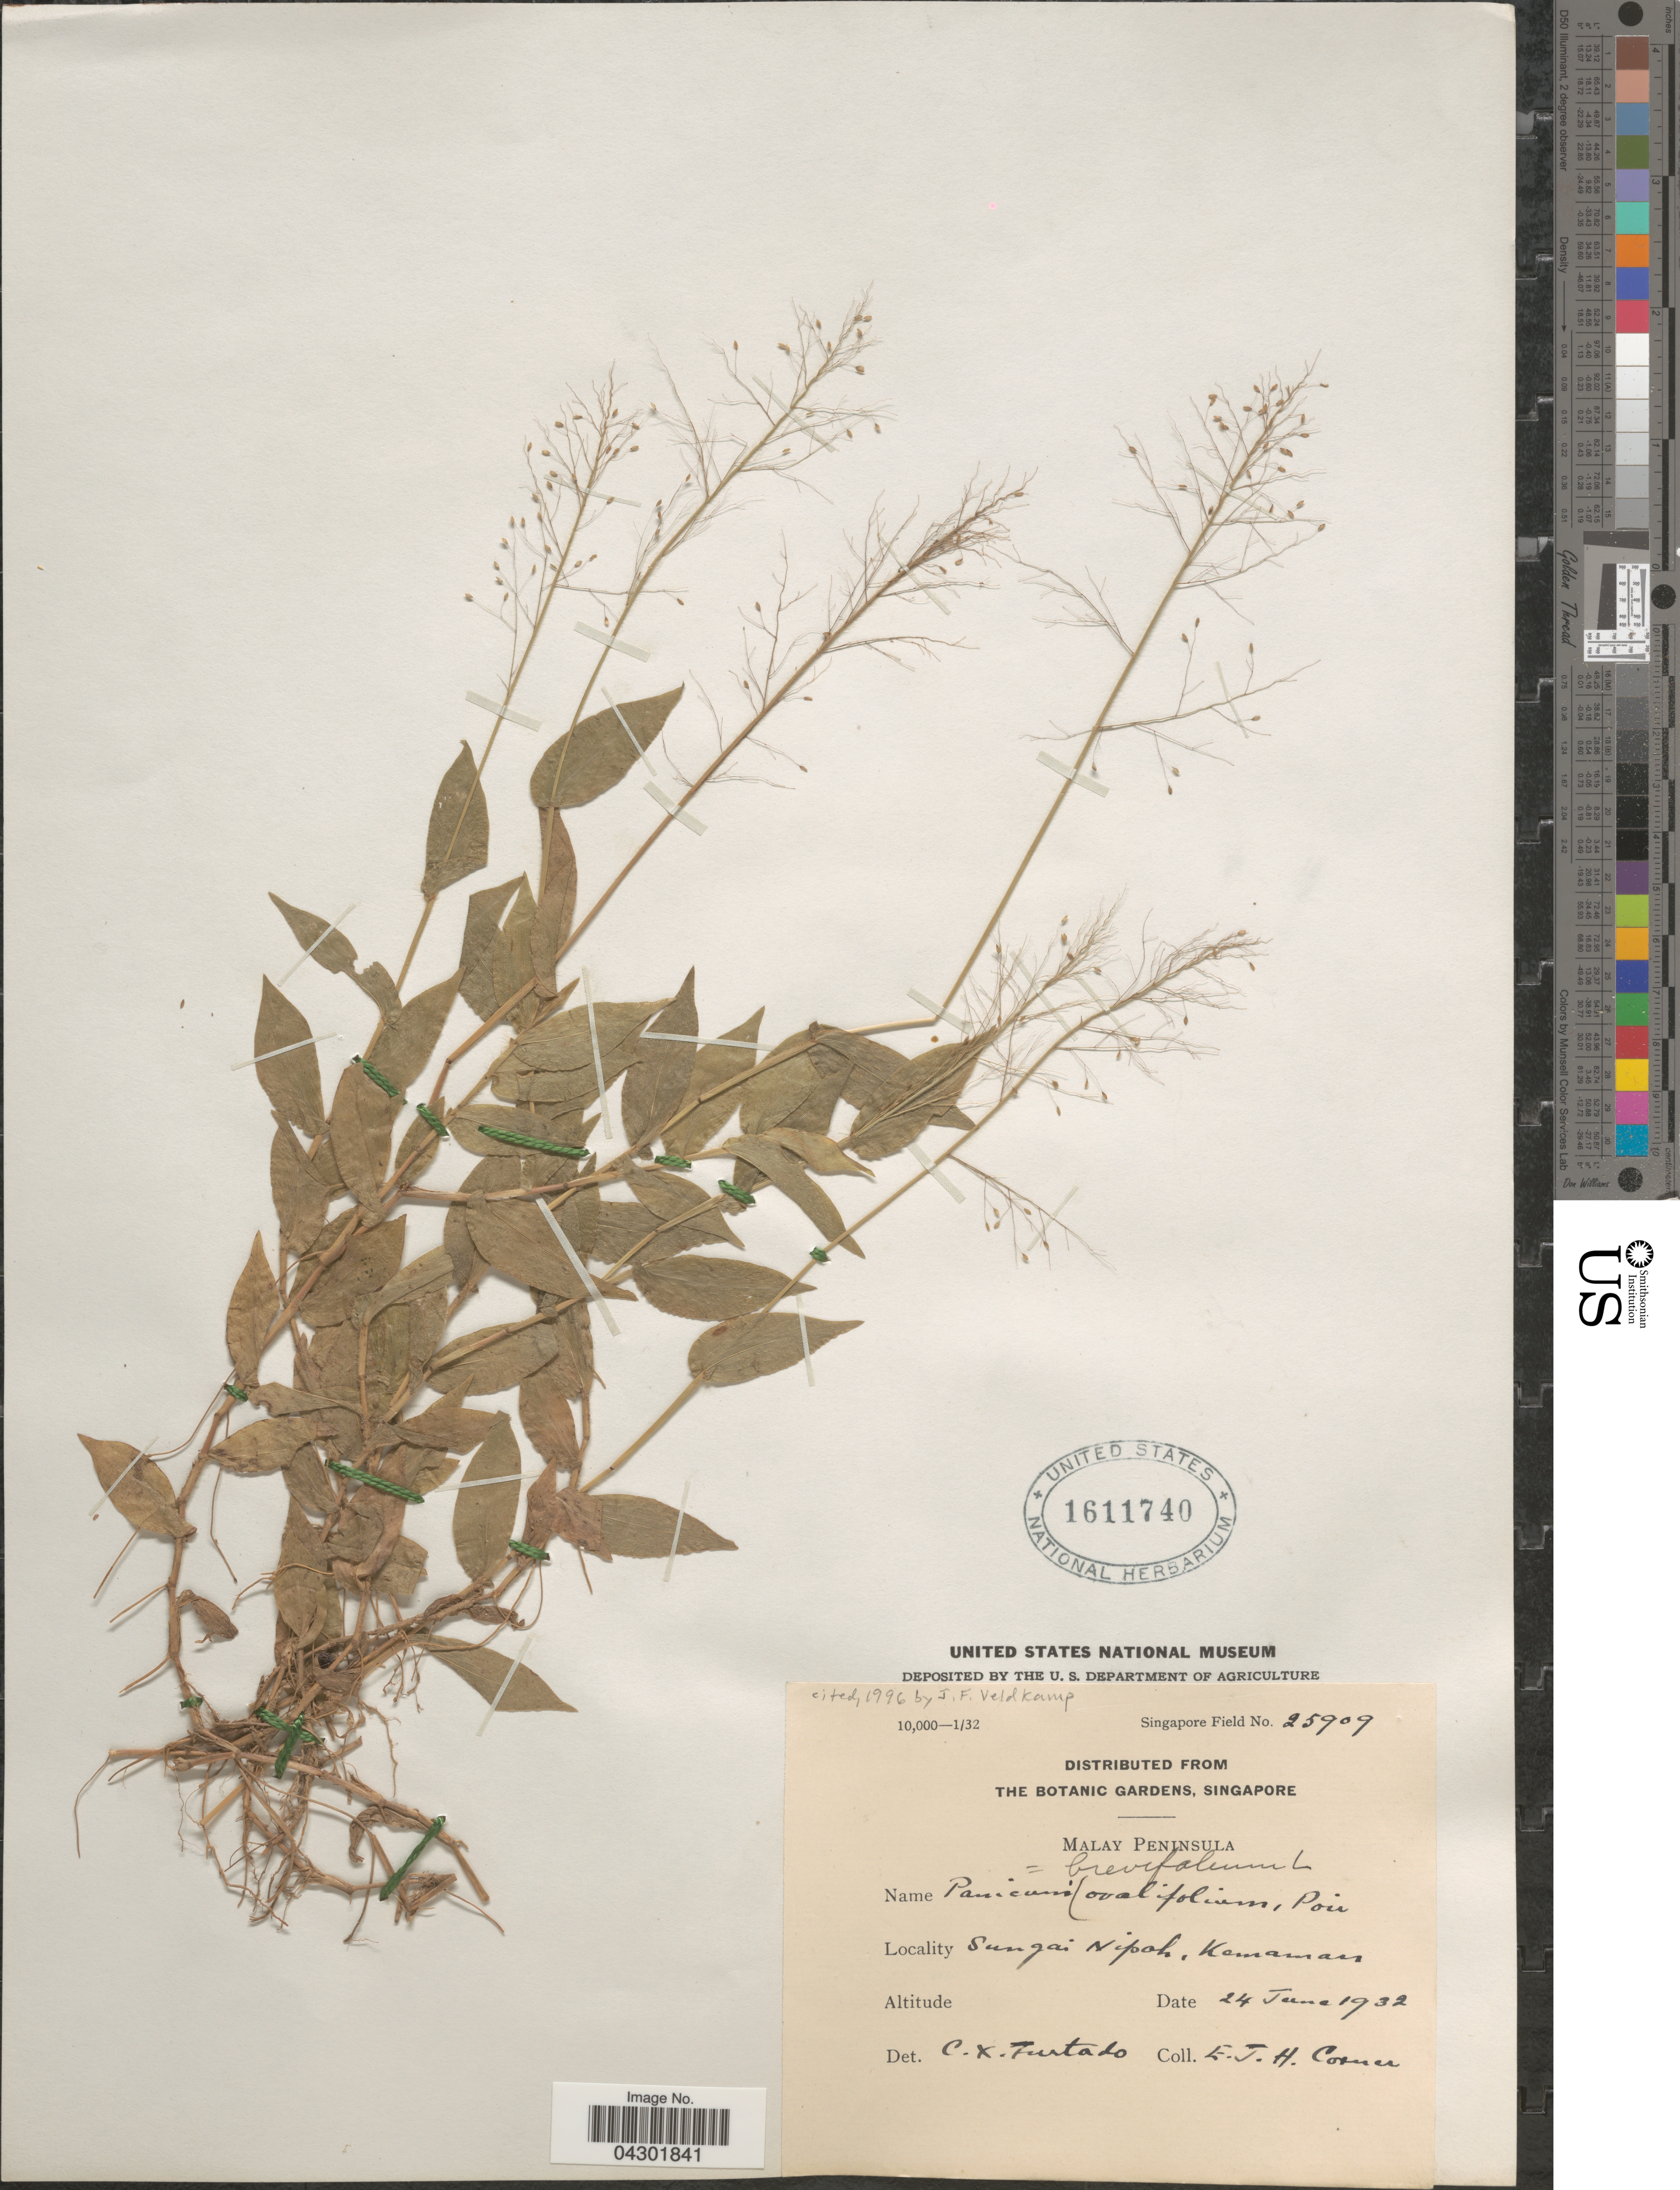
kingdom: Plantae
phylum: Tracheophyta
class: Liliopsida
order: Poales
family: Poaceae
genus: Panicum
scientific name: Panicum brevifolium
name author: L.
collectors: E. Corner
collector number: Singapore Field 25909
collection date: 1932-06-24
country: Malaysia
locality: Malay Peninsula. Sungai Nipoh, Komaman.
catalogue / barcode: US 1611740